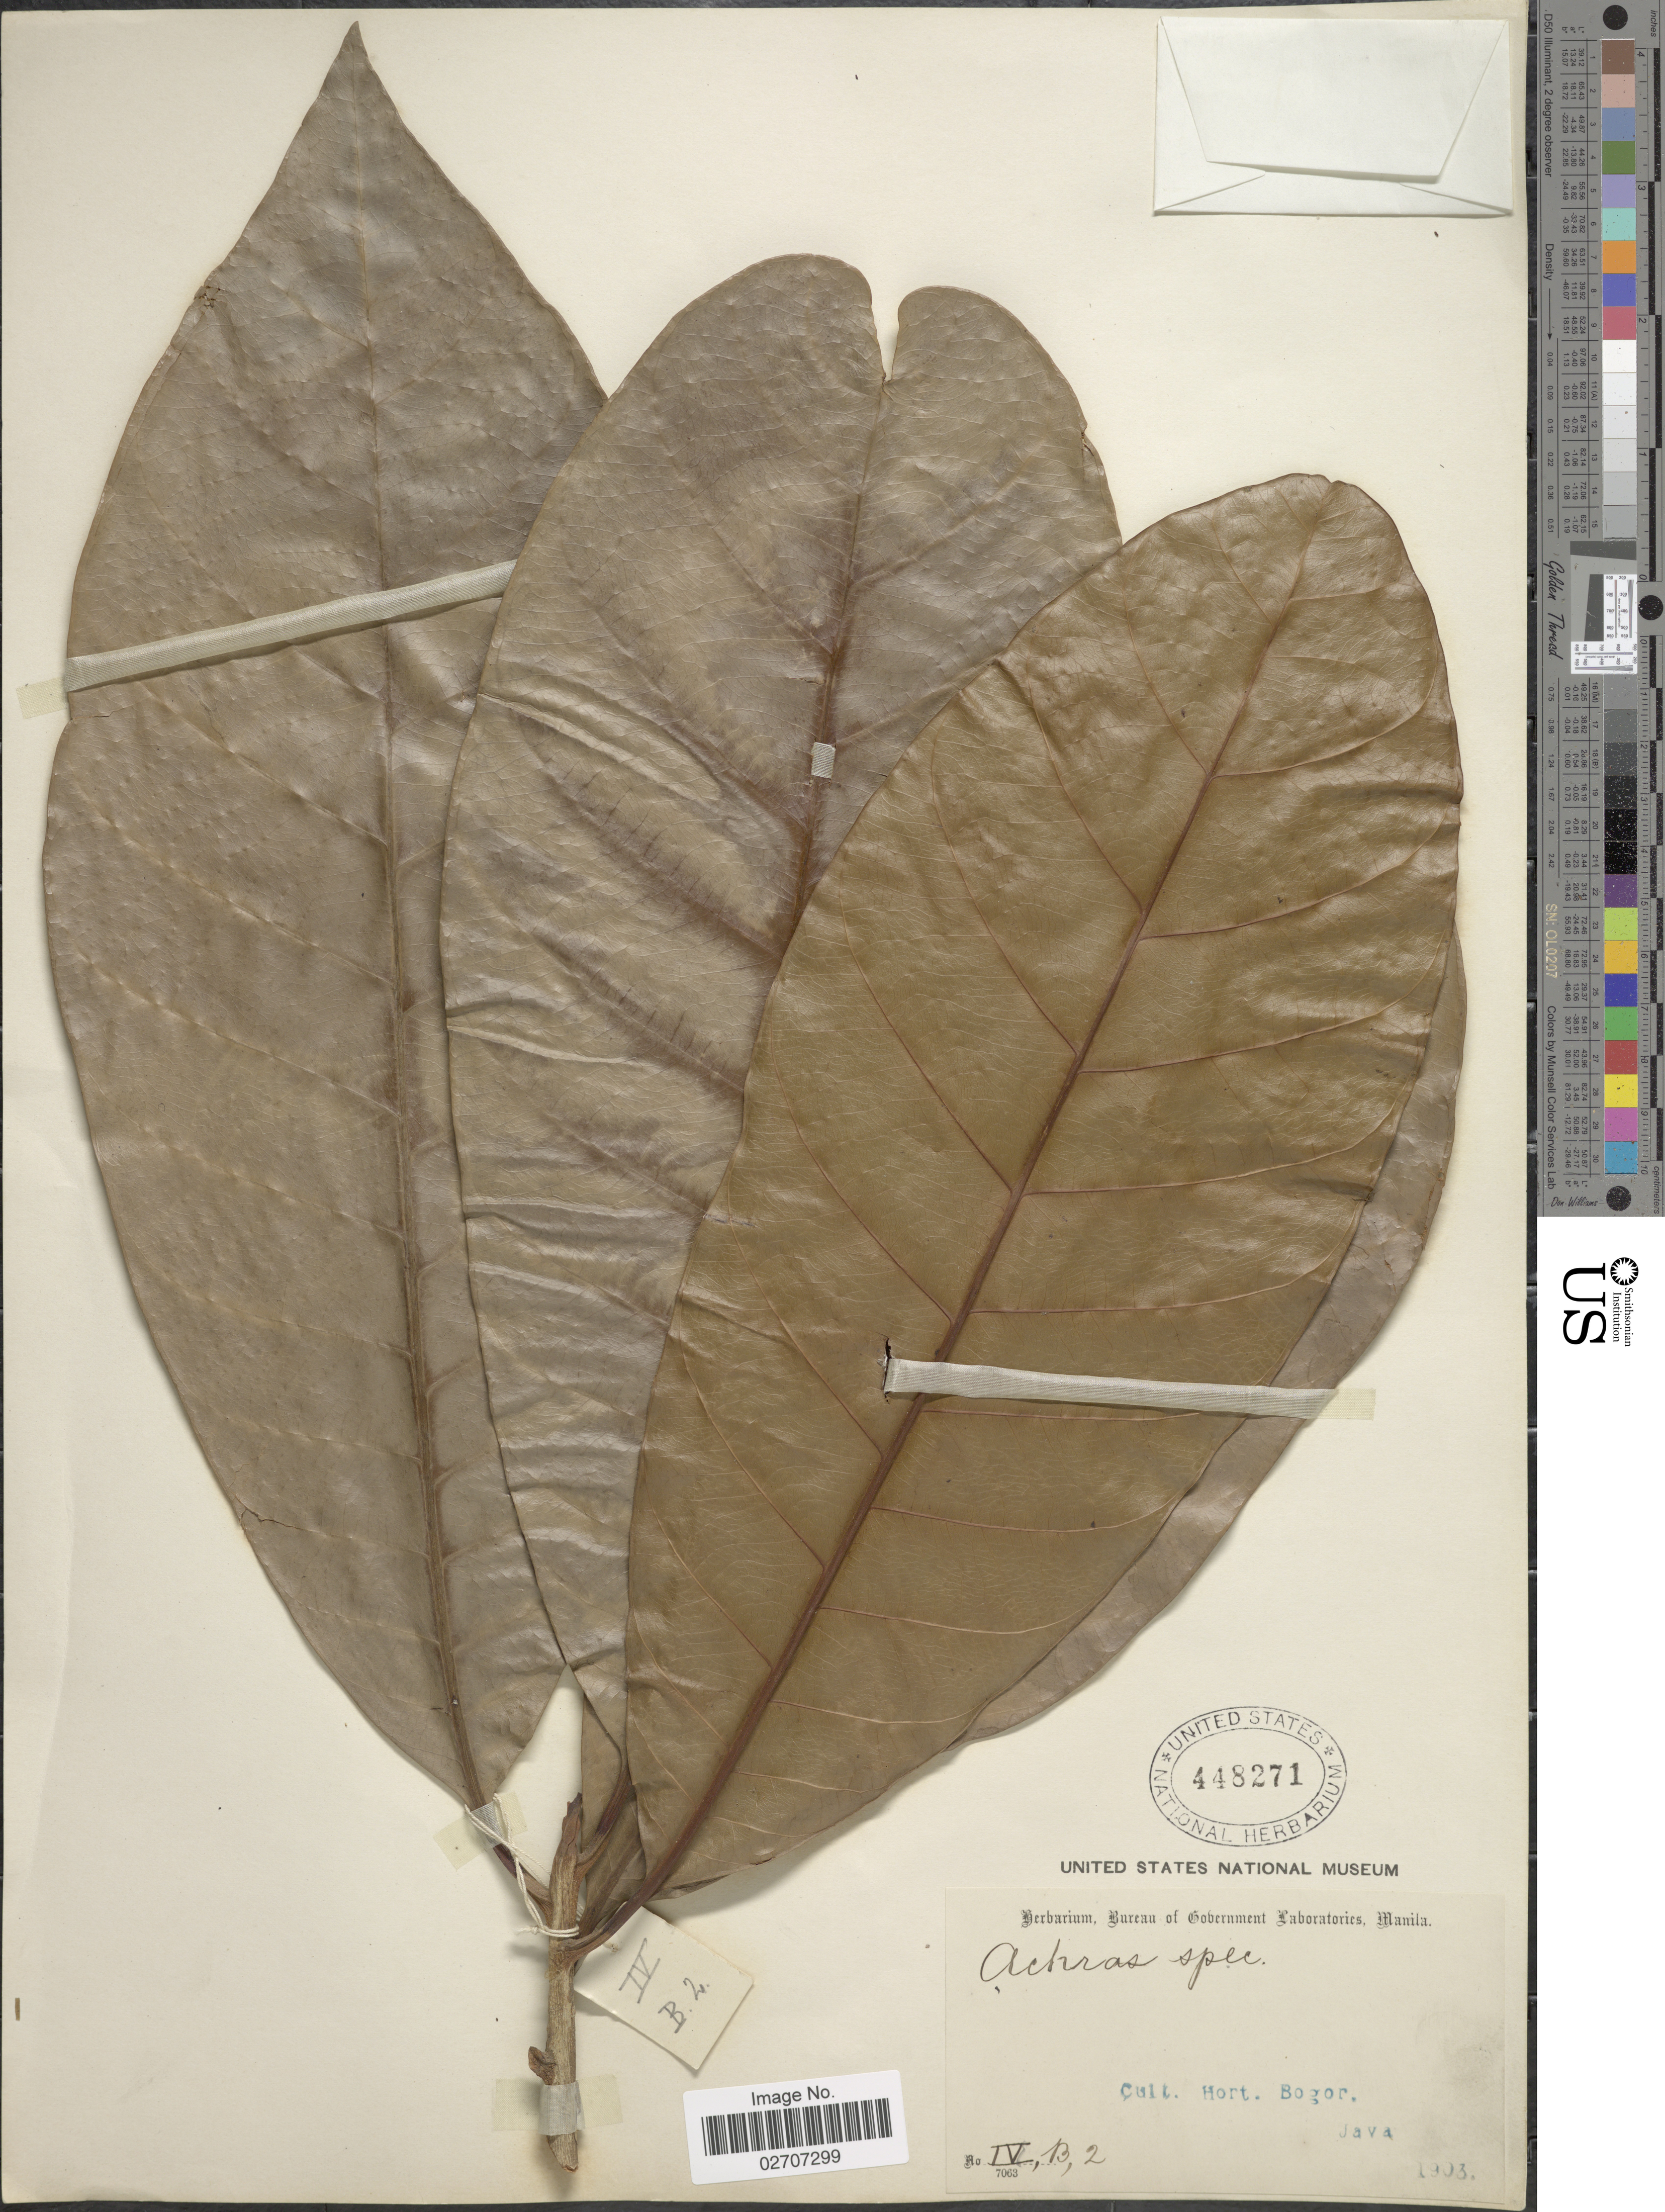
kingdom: Plantae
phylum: Tracheophyta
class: Magnoliopsida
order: Ericales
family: Sapotaceae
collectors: Ex herb. Bureau of Government Laboratories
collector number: IV,B,2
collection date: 1903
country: Indonesia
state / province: Java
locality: Cult, Hort. Bogor., Java.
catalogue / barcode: US 448271